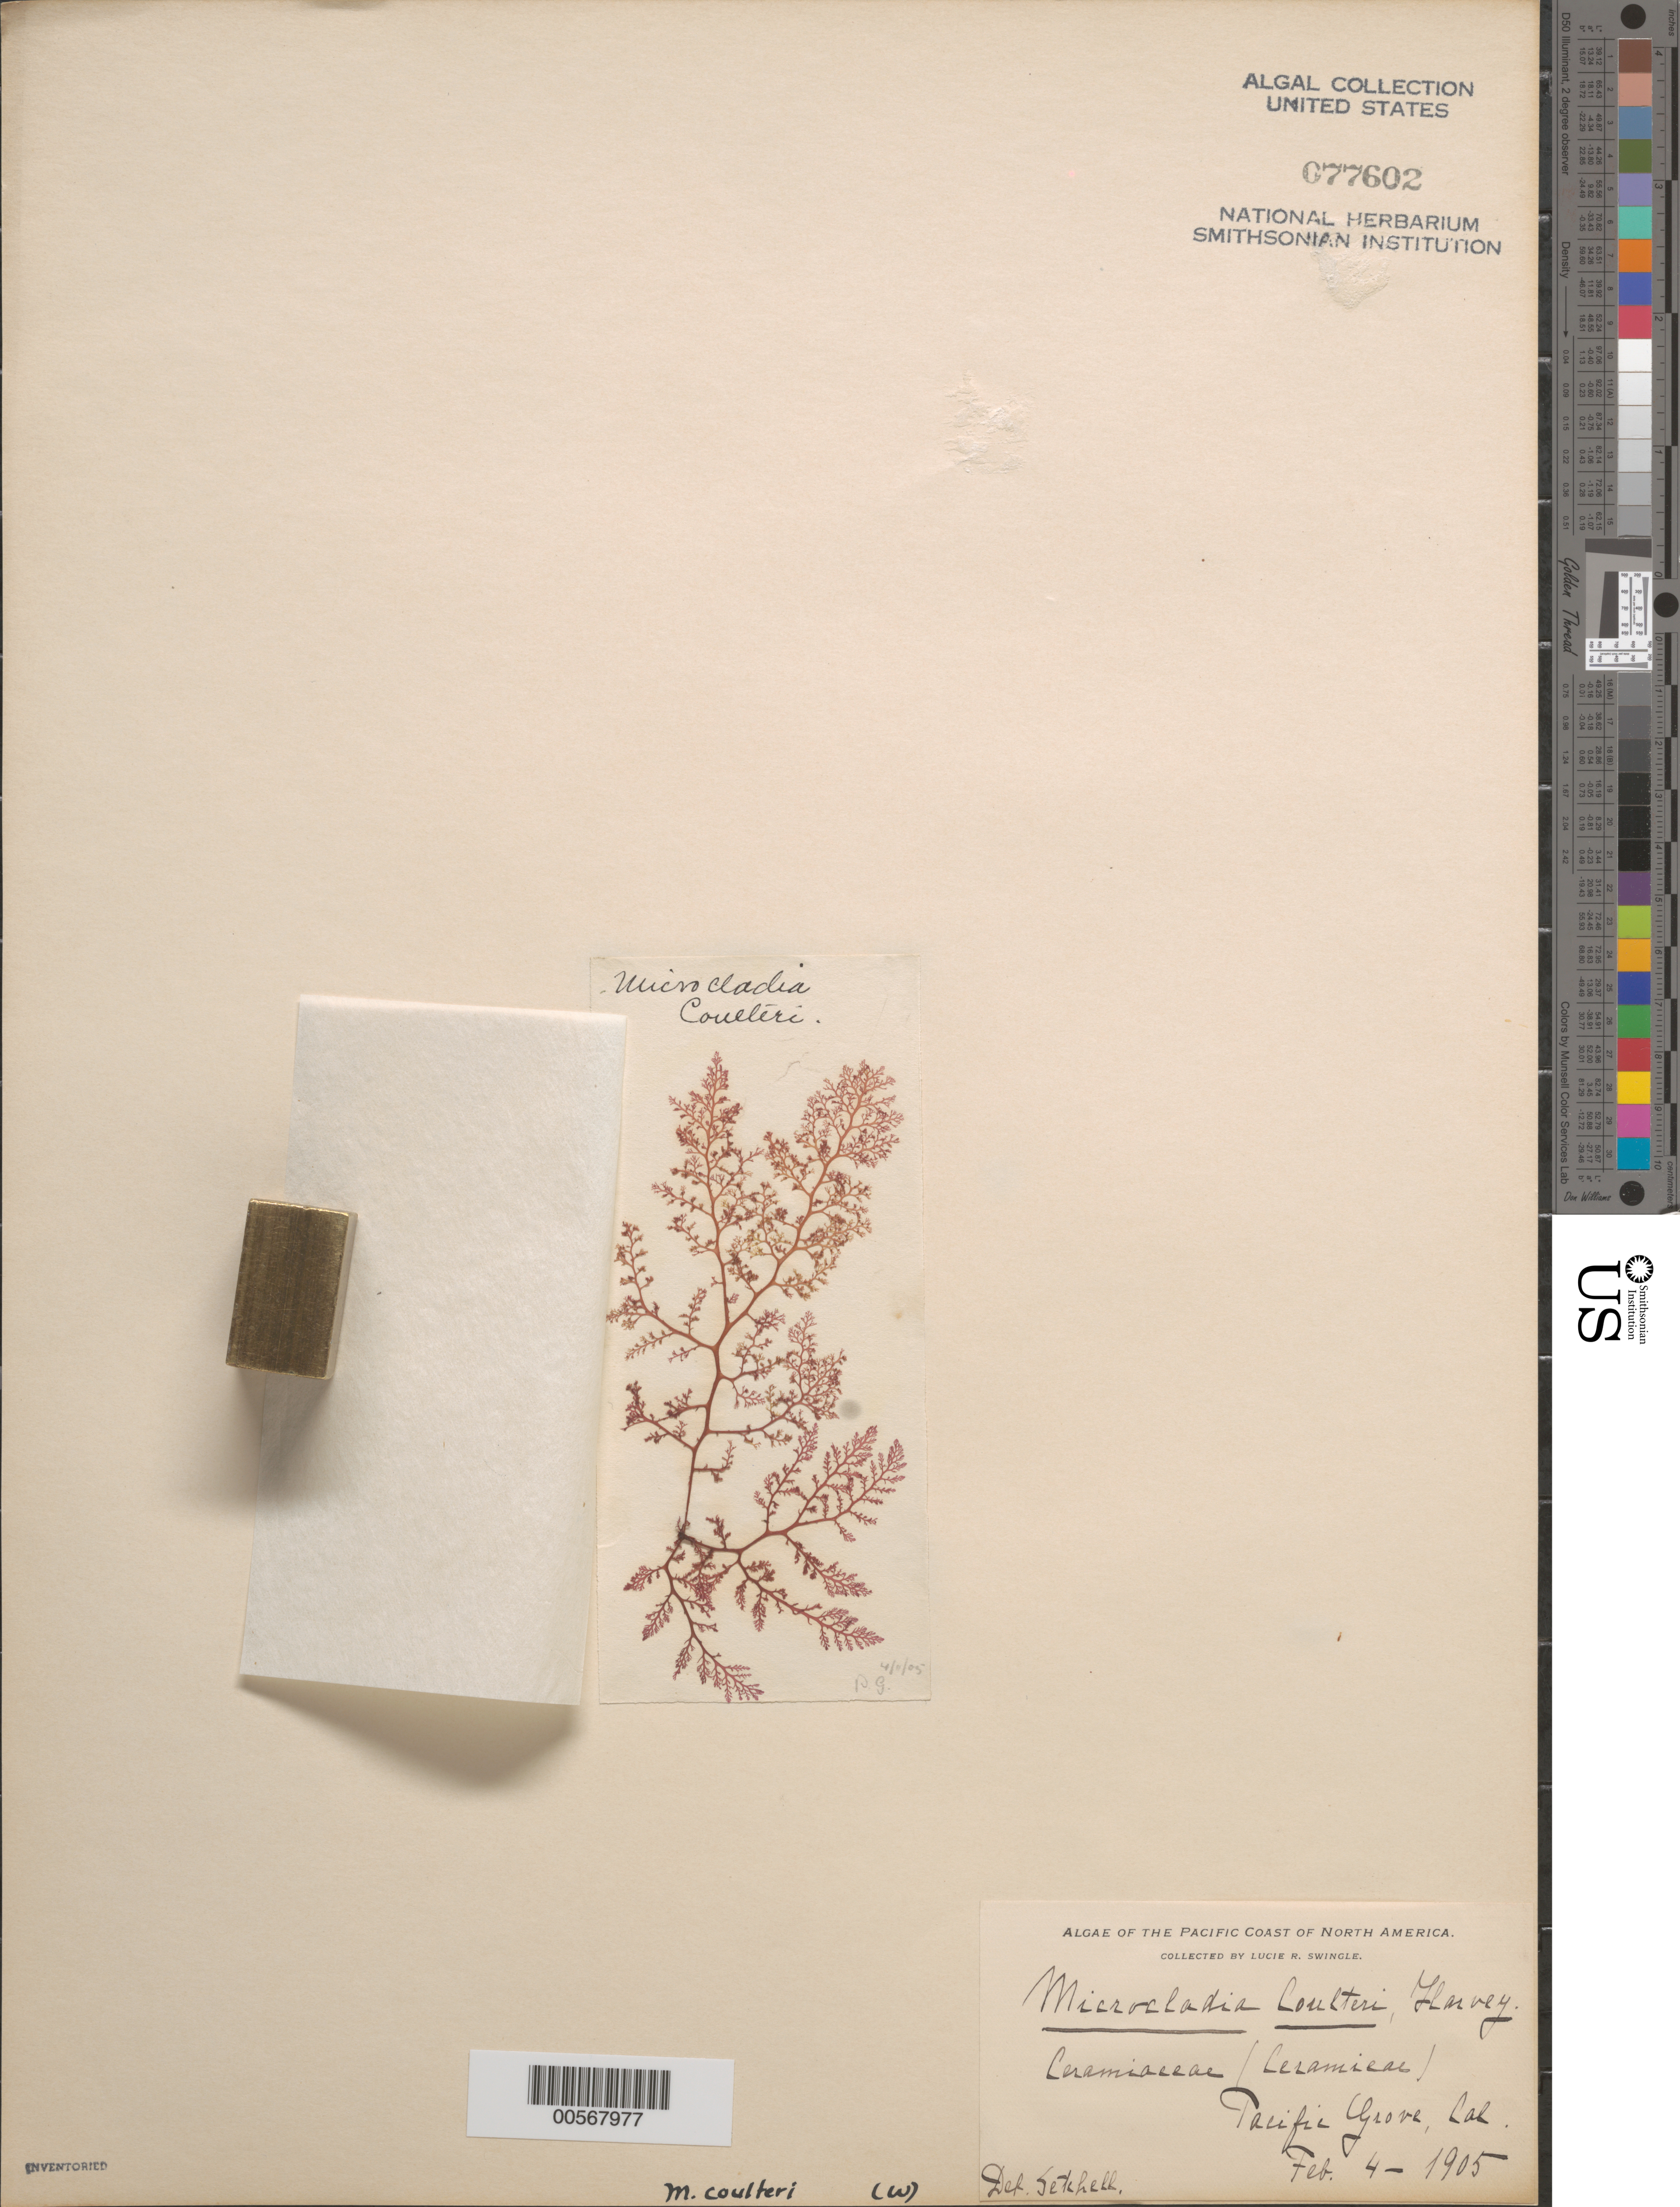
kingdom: Plantae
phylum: Rhodophyta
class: Florideophyceae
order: Ceramiales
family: Ceramiaceae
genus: Microcladia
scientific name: Microcladia coulteri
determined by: Setchell, William A.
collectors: L. Swingle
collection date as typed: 04 Feb 1905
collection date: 1905-02-04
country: United States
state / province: California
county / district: Monterey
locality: Pacific Grove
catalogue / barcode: US 77602